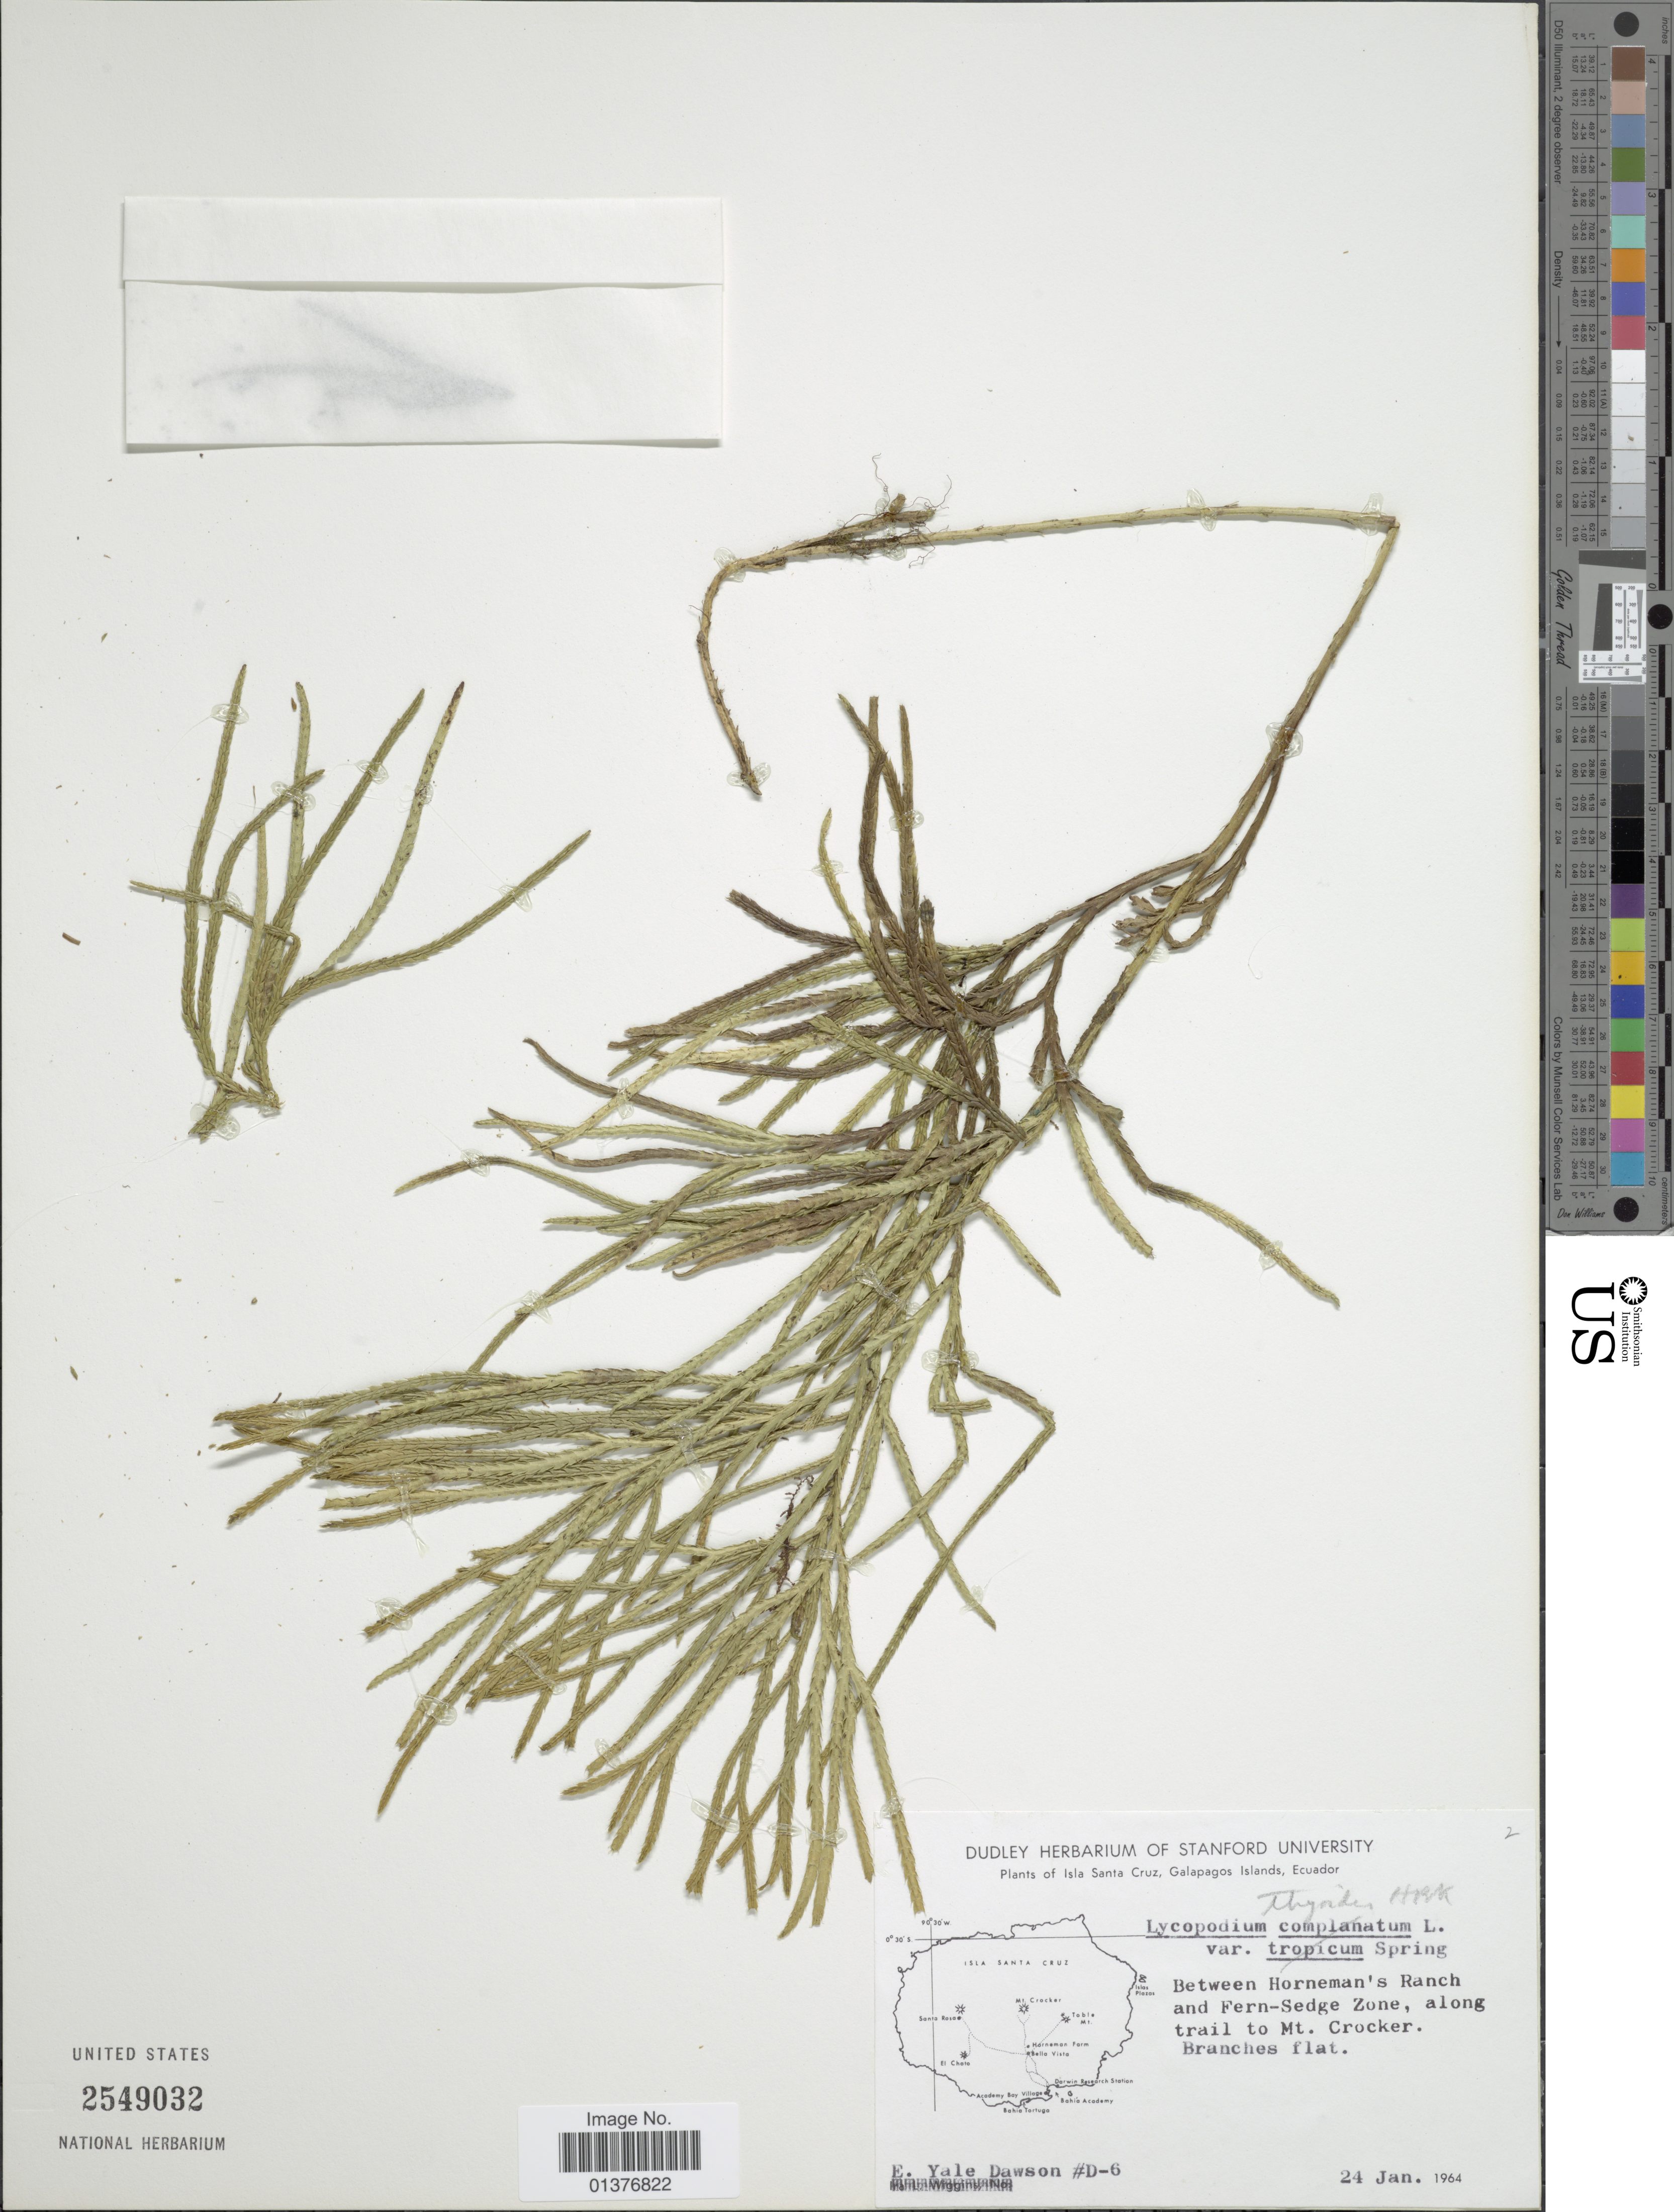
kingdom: Plantae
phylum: Tracheophyta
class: Lycopodiopsida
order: Lycopodiales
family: Lycopodiaceae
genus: Diphasiastrum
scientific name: Diphasiastrum thyoides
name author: (Humb. & Bonpl. ex Willd.) Holub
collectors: N. Yensen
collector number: D-6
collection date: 1964-01-24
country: Ecuador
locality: Between Horneman's Ranch and Fern-Sedge Zone, along trail to Mt. Crocker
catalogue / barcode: US 2549032